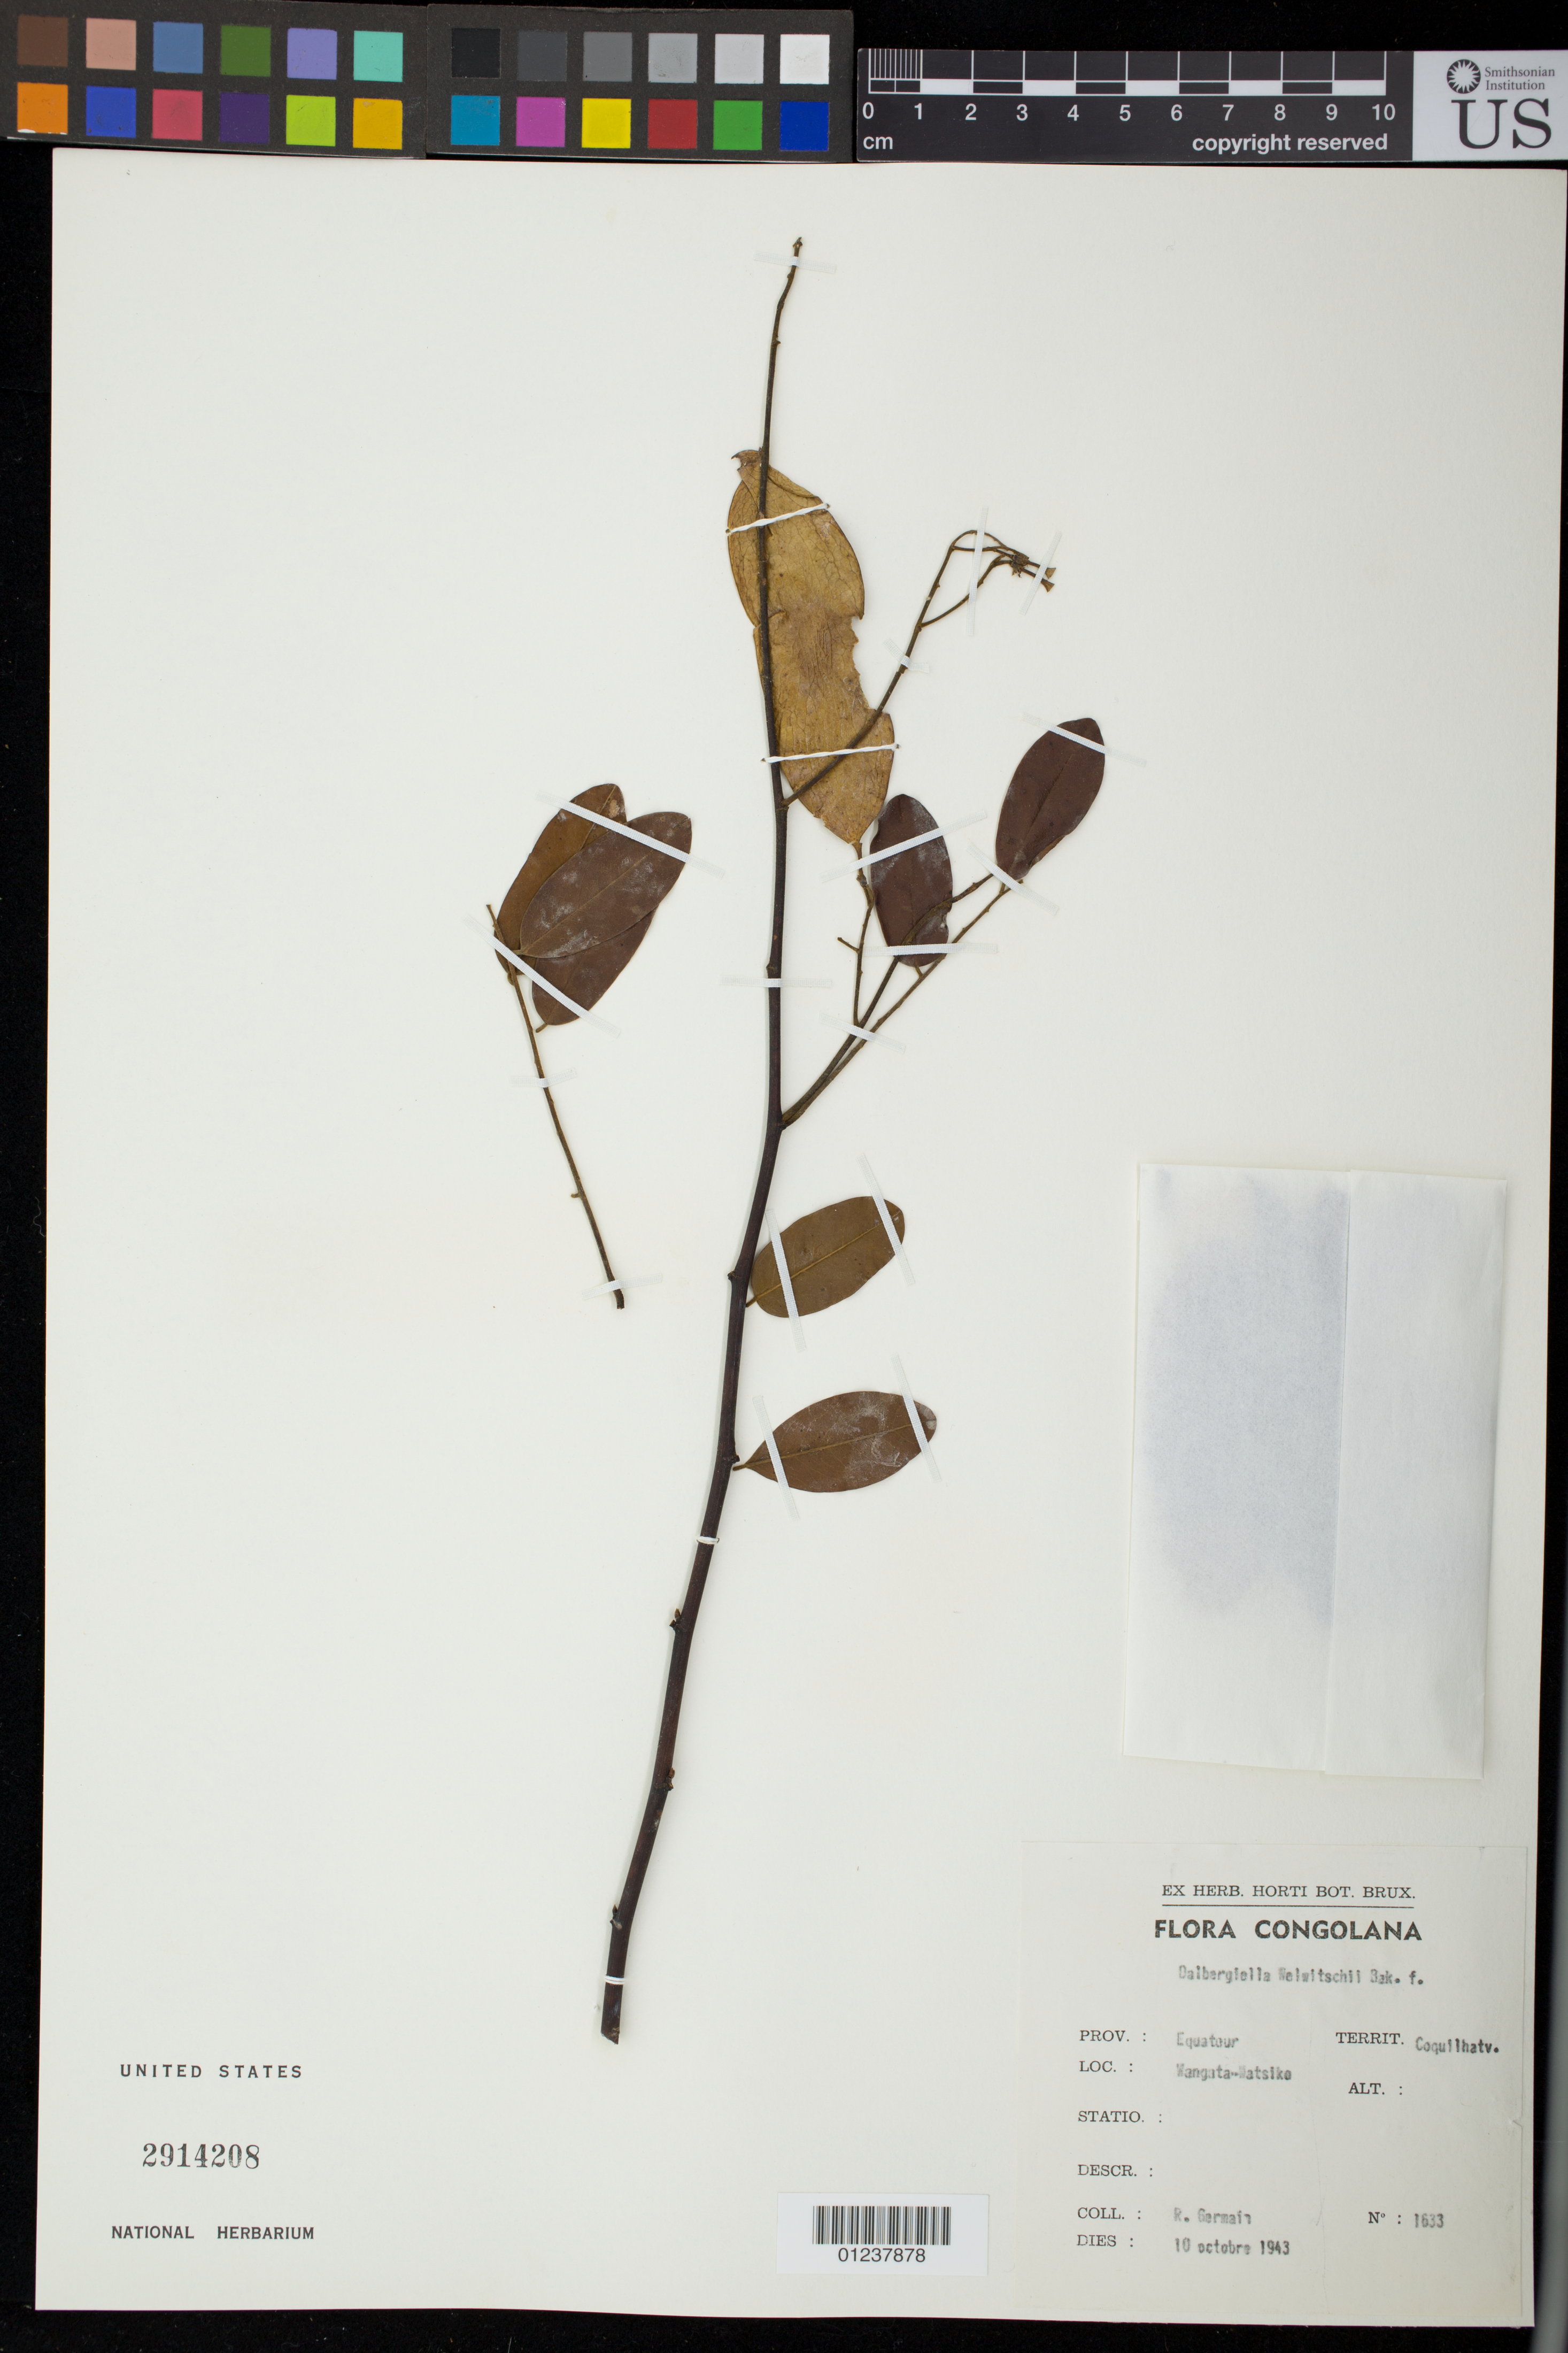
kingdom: Plantae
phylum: Tracheophyta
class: Magnoliopsida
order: Fabales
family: Fabaceae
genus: Dalbergiella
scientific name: Dalbergiella welwitschii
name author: Baker f.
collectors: R. Germain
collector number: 1633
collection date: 1943-10-10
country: Congo, Democratic Republic of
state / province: Equateur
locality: Coquilhatv. [Mbandaka]; Wangata-Watsiko.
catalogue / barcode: US 2914208